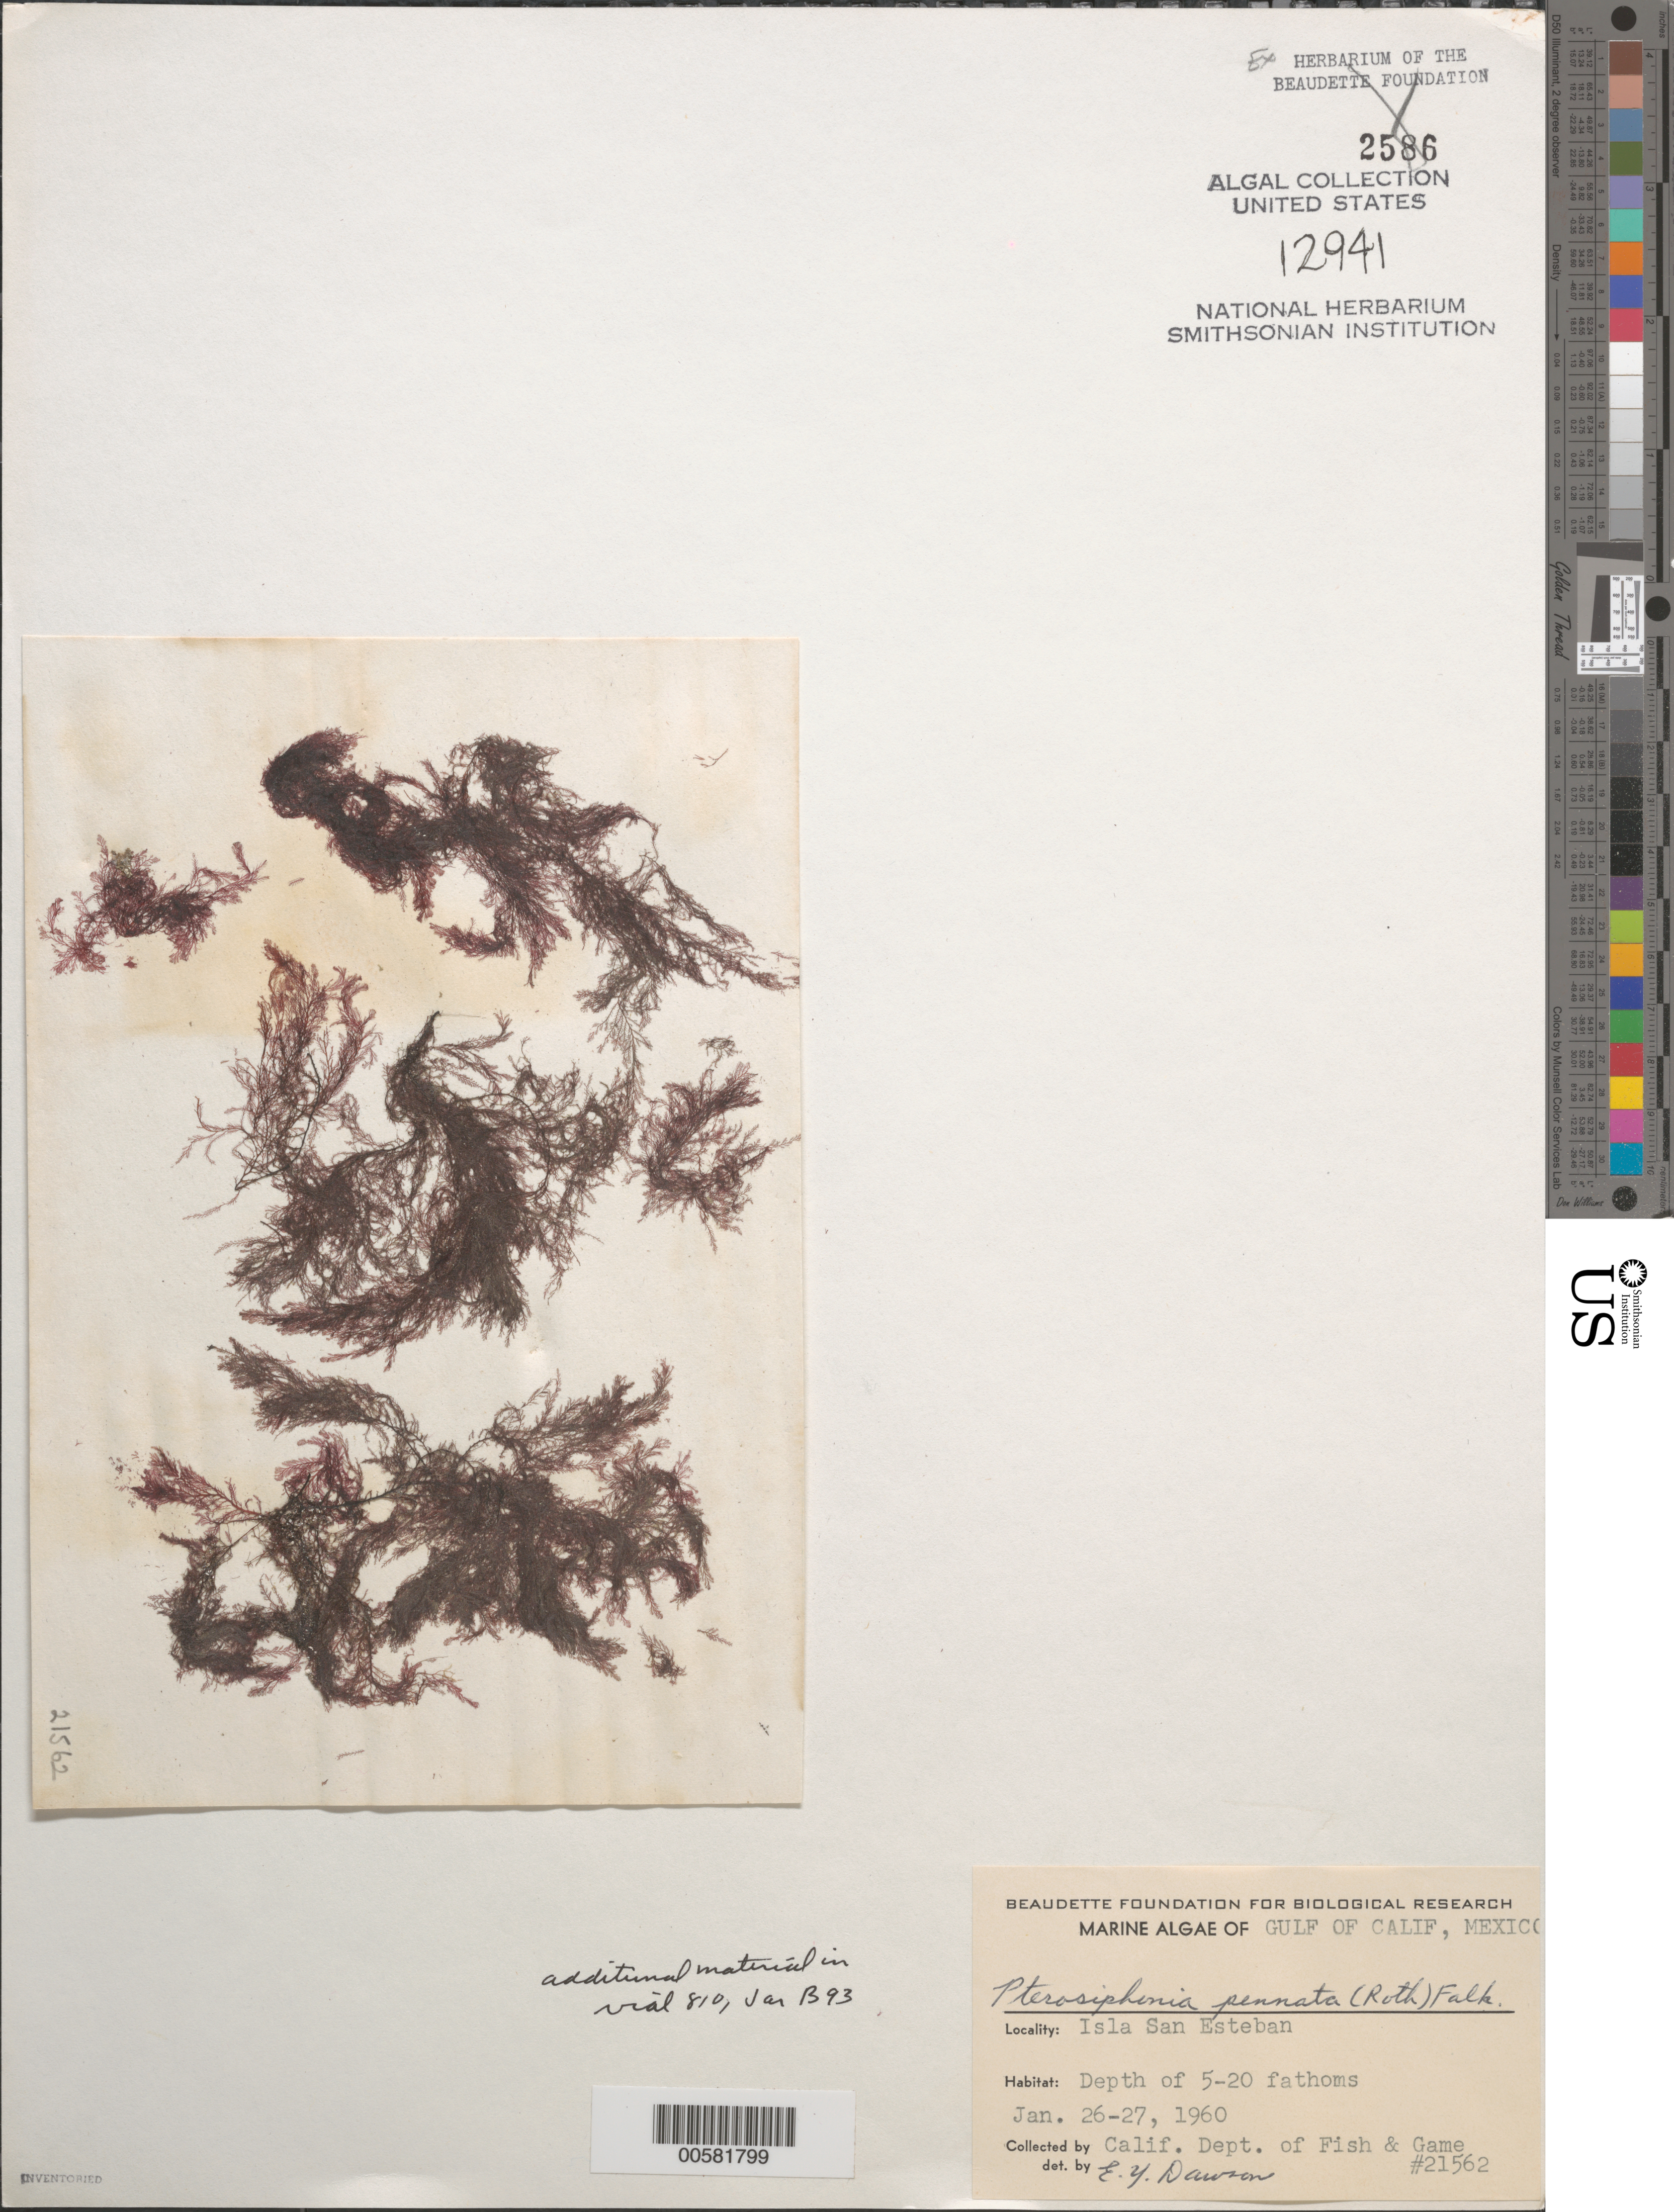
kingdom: Plantae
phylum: Rhodophyta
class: Florideophyceae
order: Ceramiales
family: Rhodomelaceae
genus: Xiphosiphonia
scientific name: Xiphosiphonia pennata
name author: (C. Agardh) Savoie & G.W. Saunders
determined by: Algae name updating Project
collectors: California Dept of Fish & Game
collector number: EYD 21562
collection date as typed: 26 Jan 1960 TO 27 Jan 1960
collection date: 1960-01-26/1960-01-27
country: Mexico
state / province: Baja California Norte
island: Isla San Esteban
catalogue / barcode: US 12941